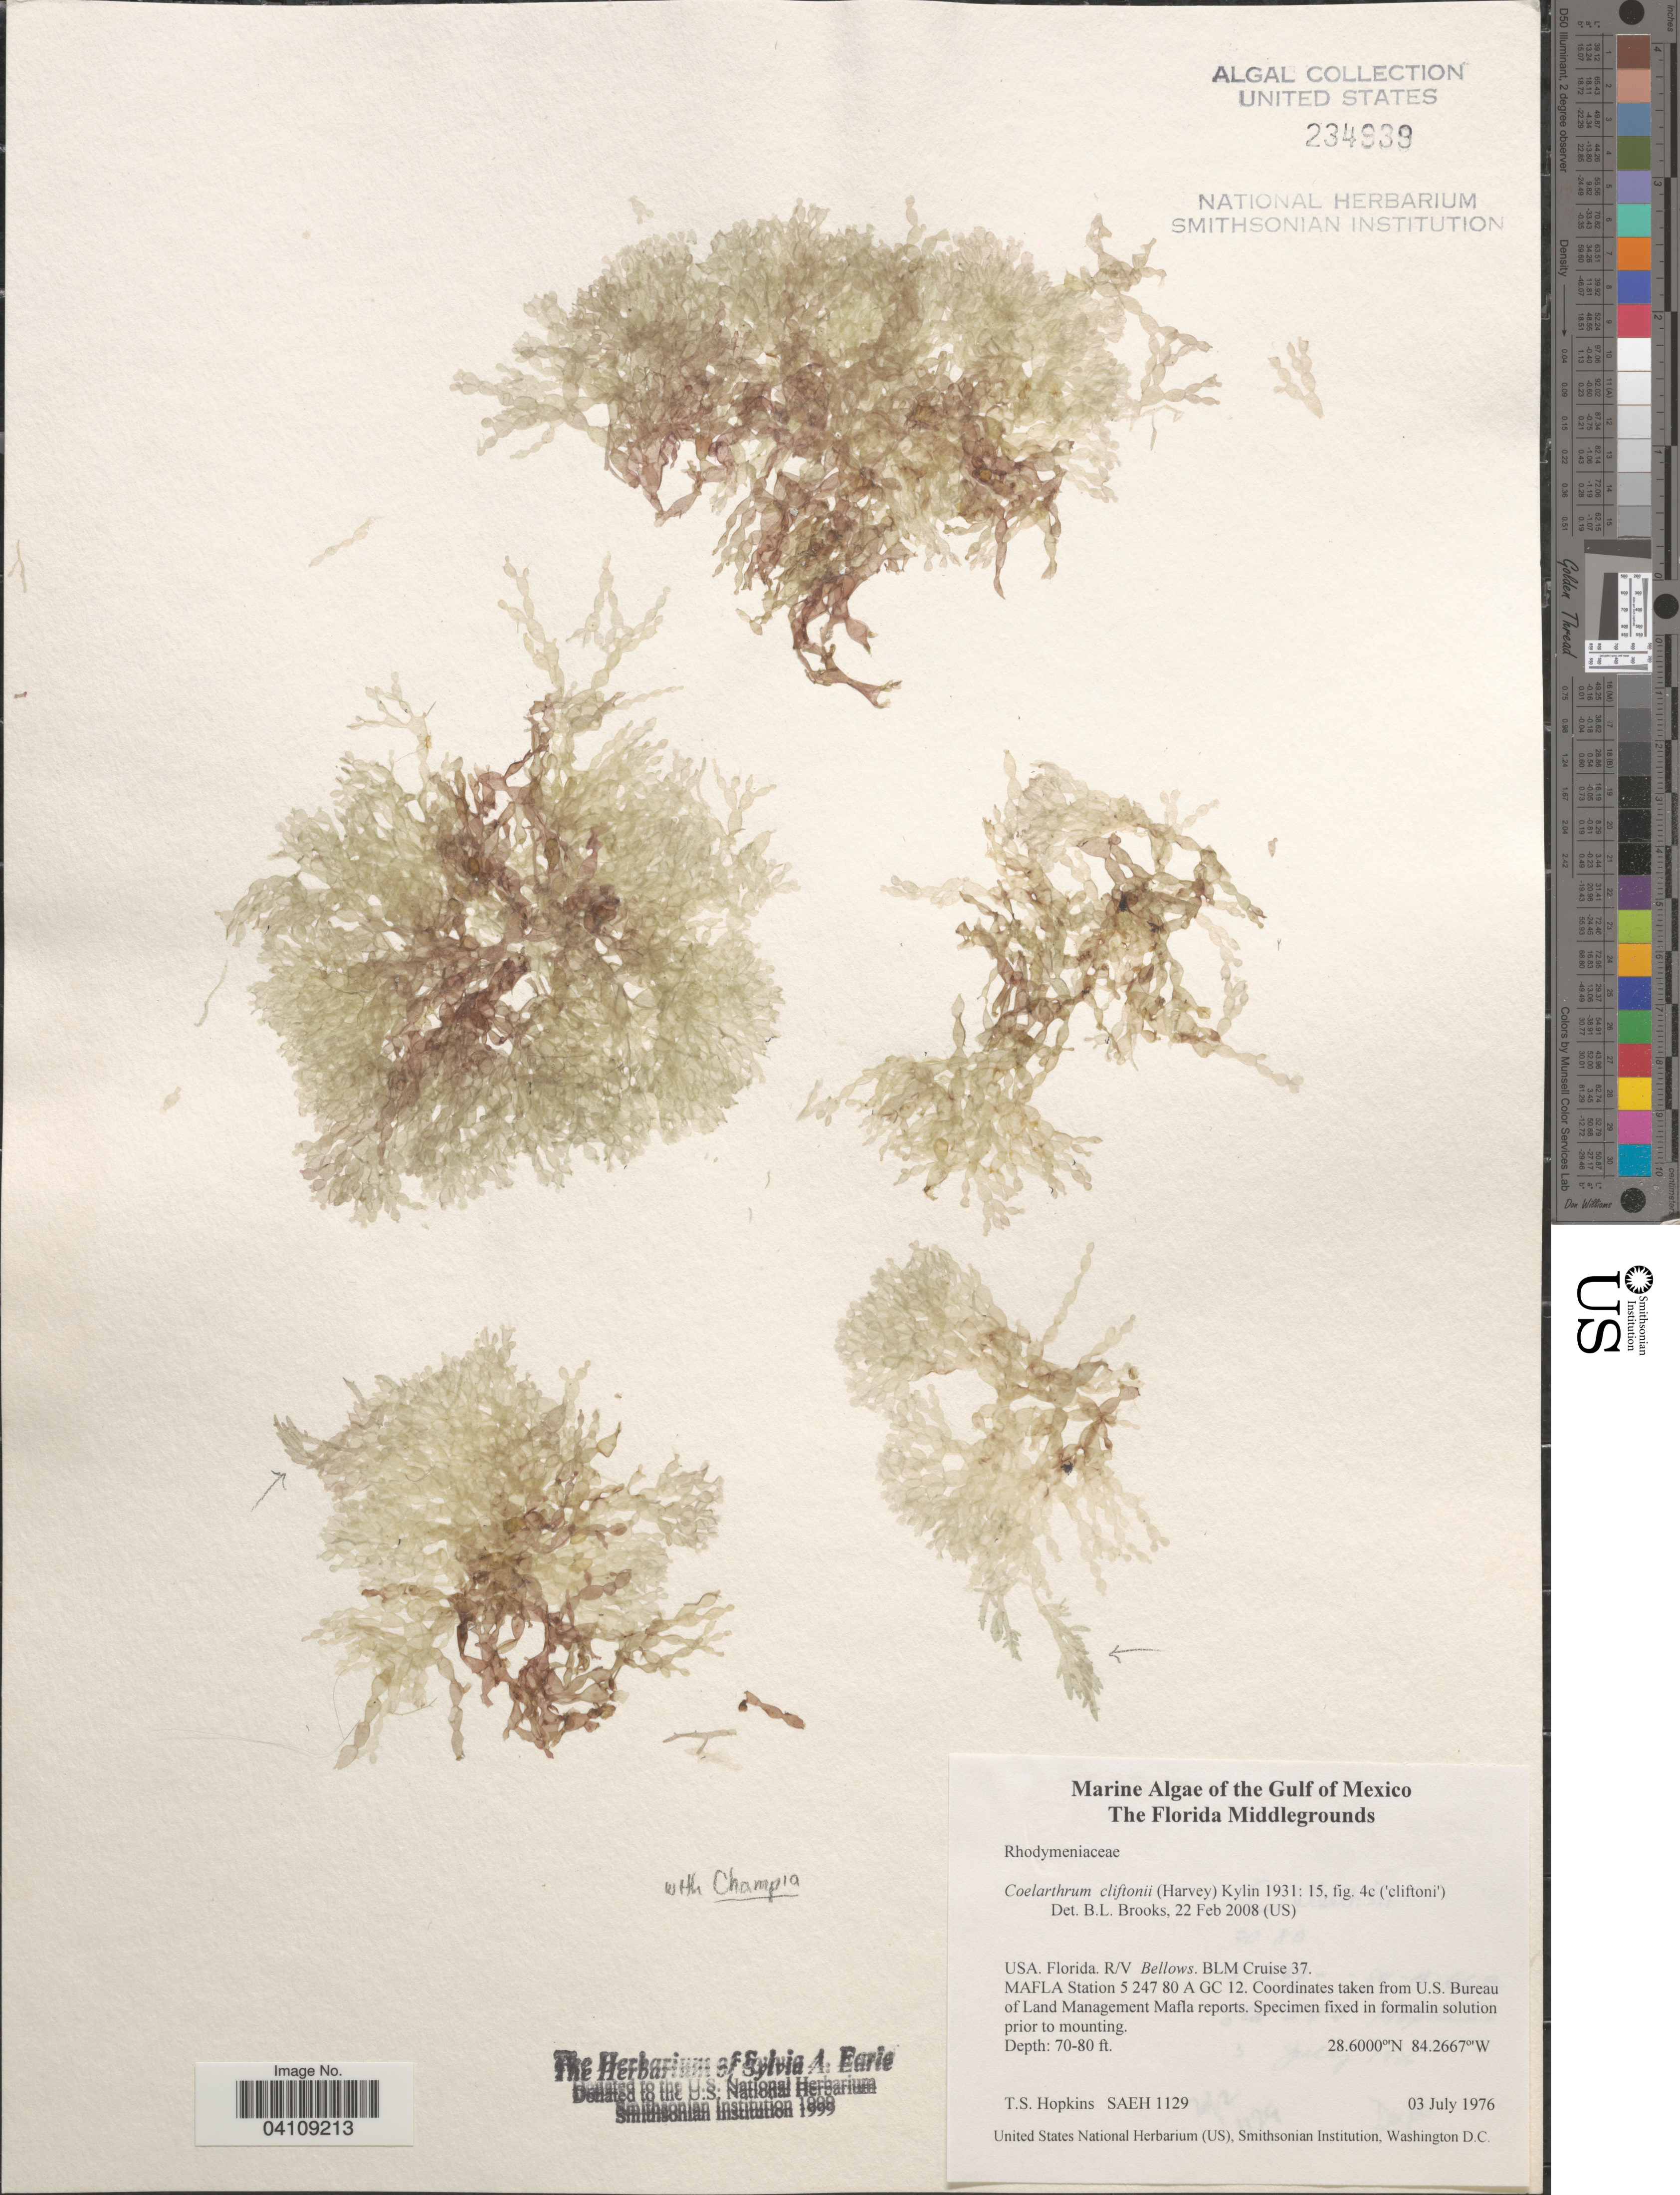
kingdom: Plantae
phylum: Rhodophyta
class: Florideophyceae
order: Rhodymeniales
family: Rhodymeniaceae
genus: Coelarthrum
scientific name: Coelarthrum cliftonii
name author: (Harv.) Kylin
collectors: T. Hopkins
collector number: SAEH 1129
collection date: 1976-07-03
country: United States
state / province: Florida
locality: Gulf of Mexico. The Florida Middlegrounds. Florida. R/V Bellows. BLM Cruise 37. MAFLA Station 5 247 80 A GC 12.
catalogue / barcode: US 234939